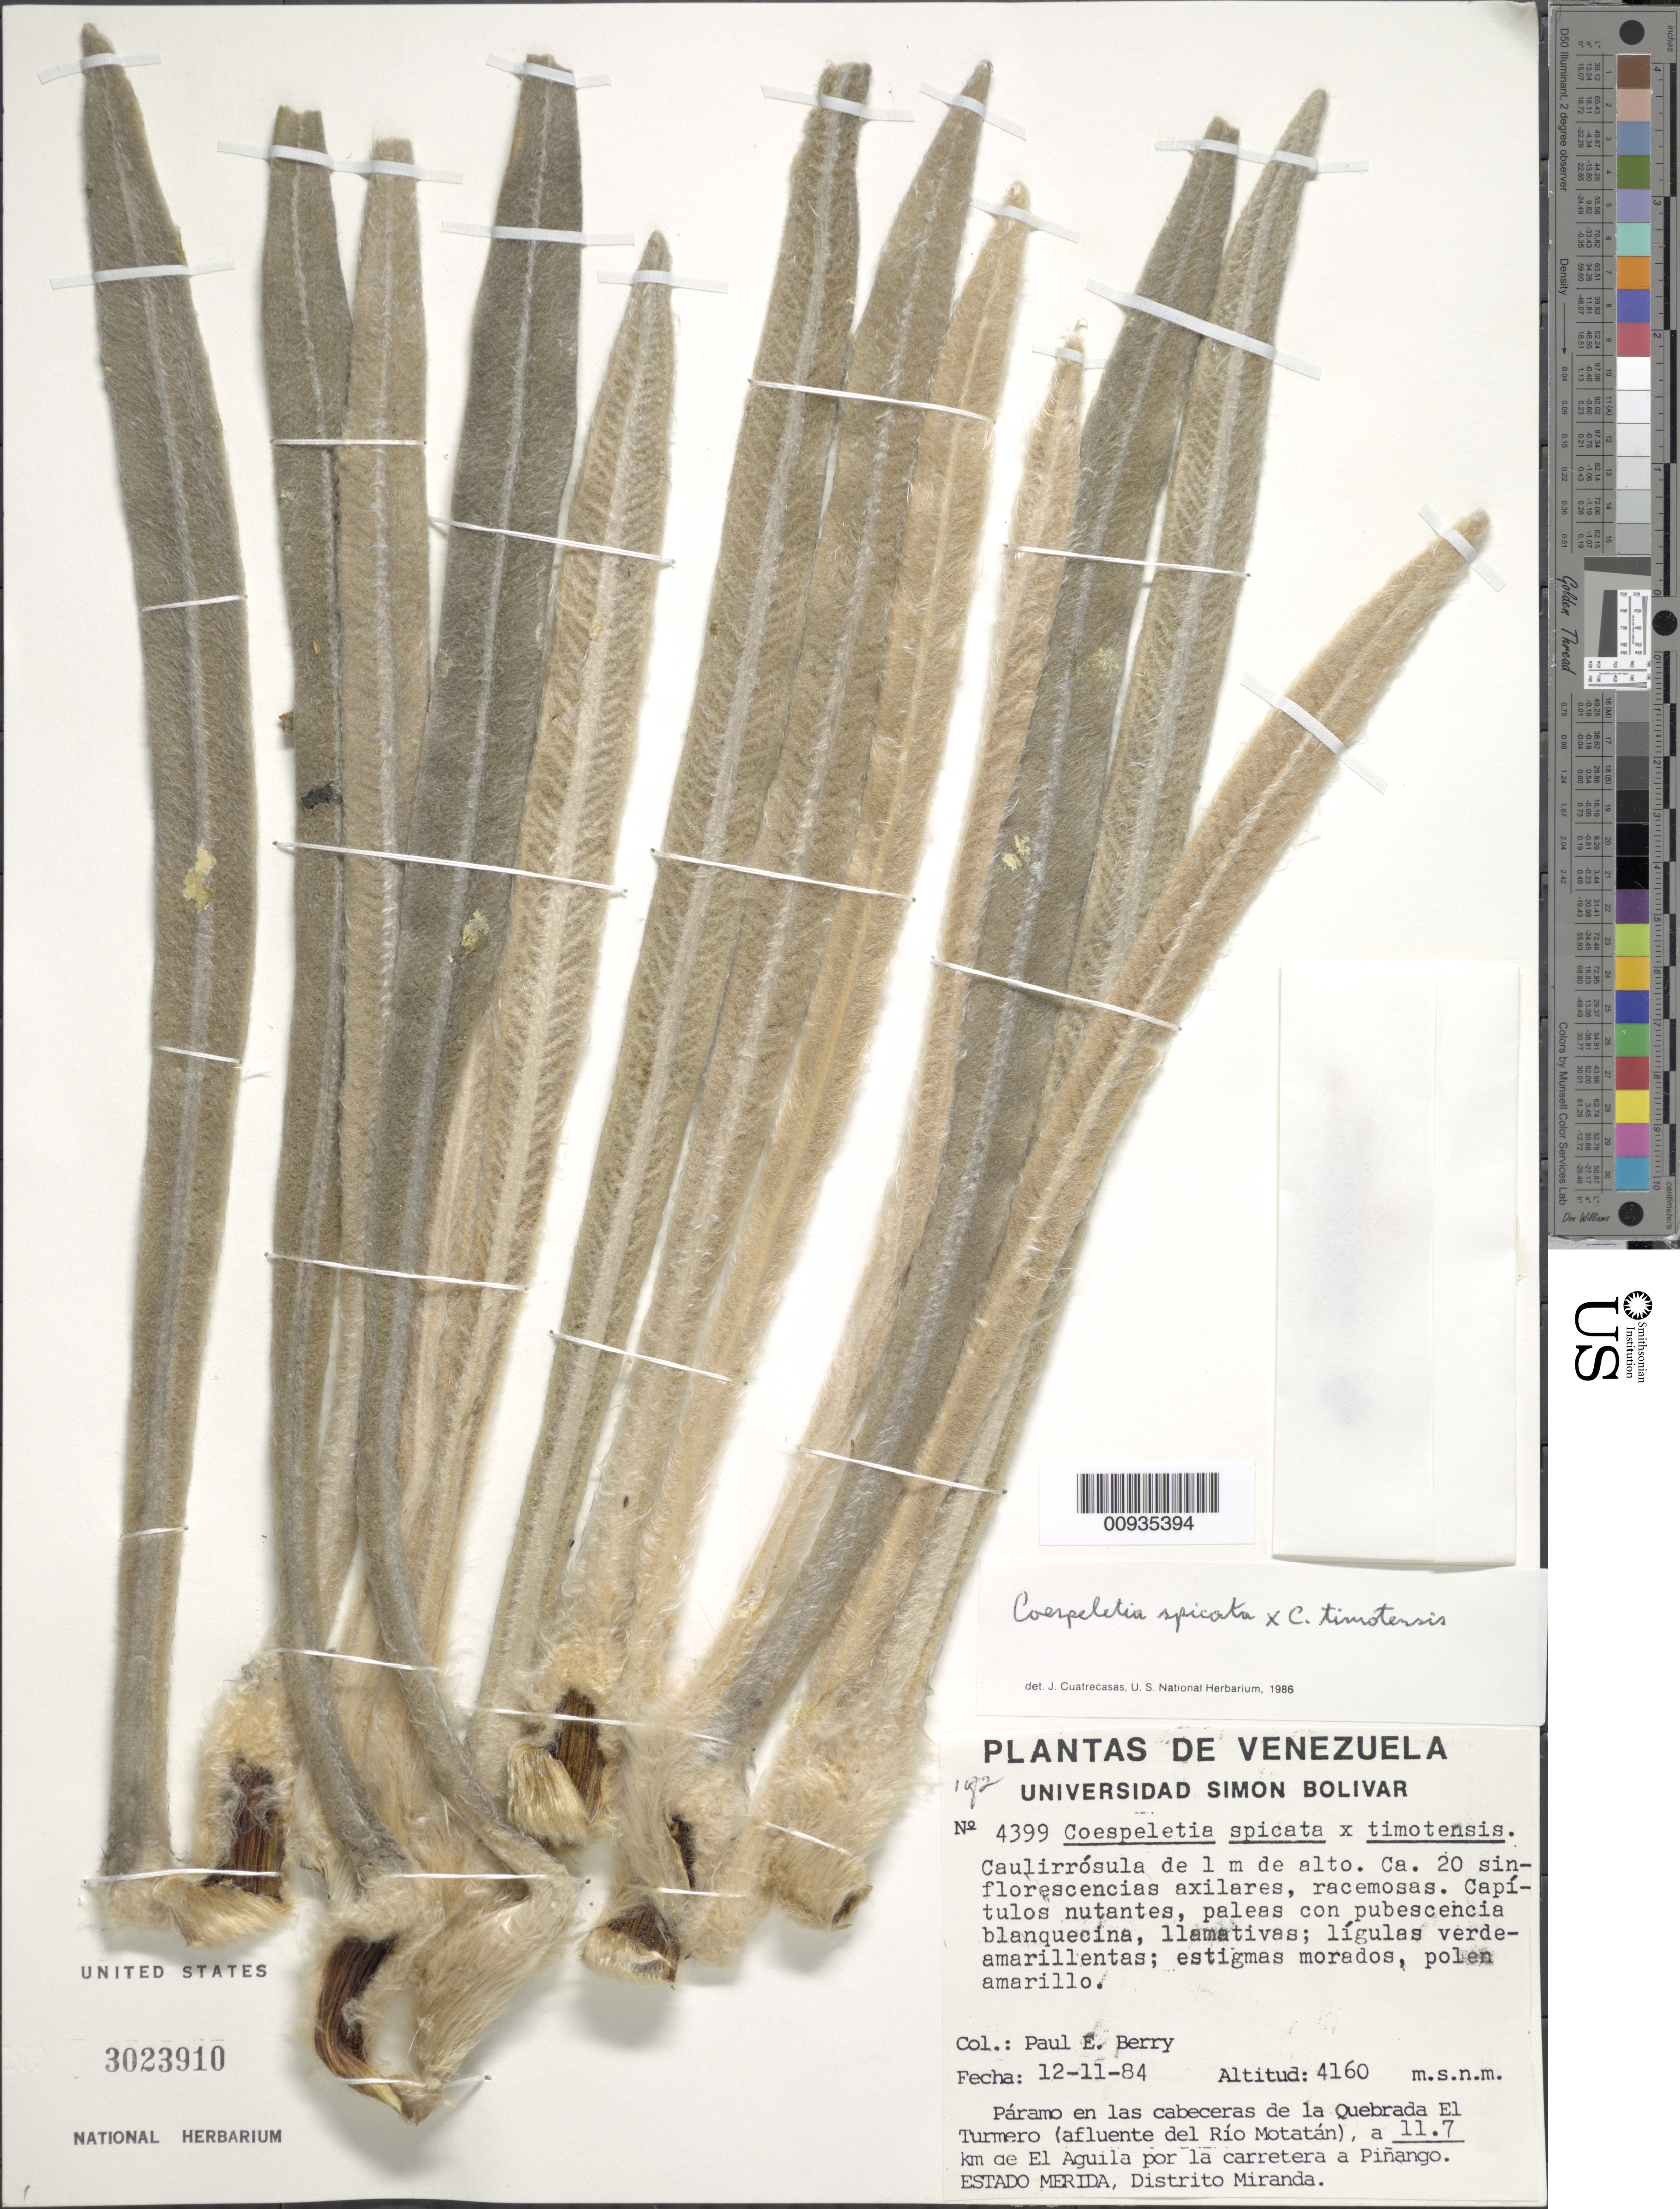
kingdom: Plantae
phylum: Tracheophyta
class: Magnoliopsida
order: Asterales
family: Asteraceae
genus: Coespeletia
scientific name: Coespeletia spicata x C. timotensis (Cuatrec.) Cuatrec.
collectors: P. E. Berry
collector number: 4399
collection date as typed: Transcribed d/m/y: 12/11/84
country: Venezuela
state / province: Mérida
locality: Paramo en las cabeceras de la Quebrada El Turmero (afluente del Rio Motatan), a 11.7 km de El Aguila por la carretera a Pinango, Distrito Miranda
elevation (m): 4160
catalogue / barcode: US 3023910